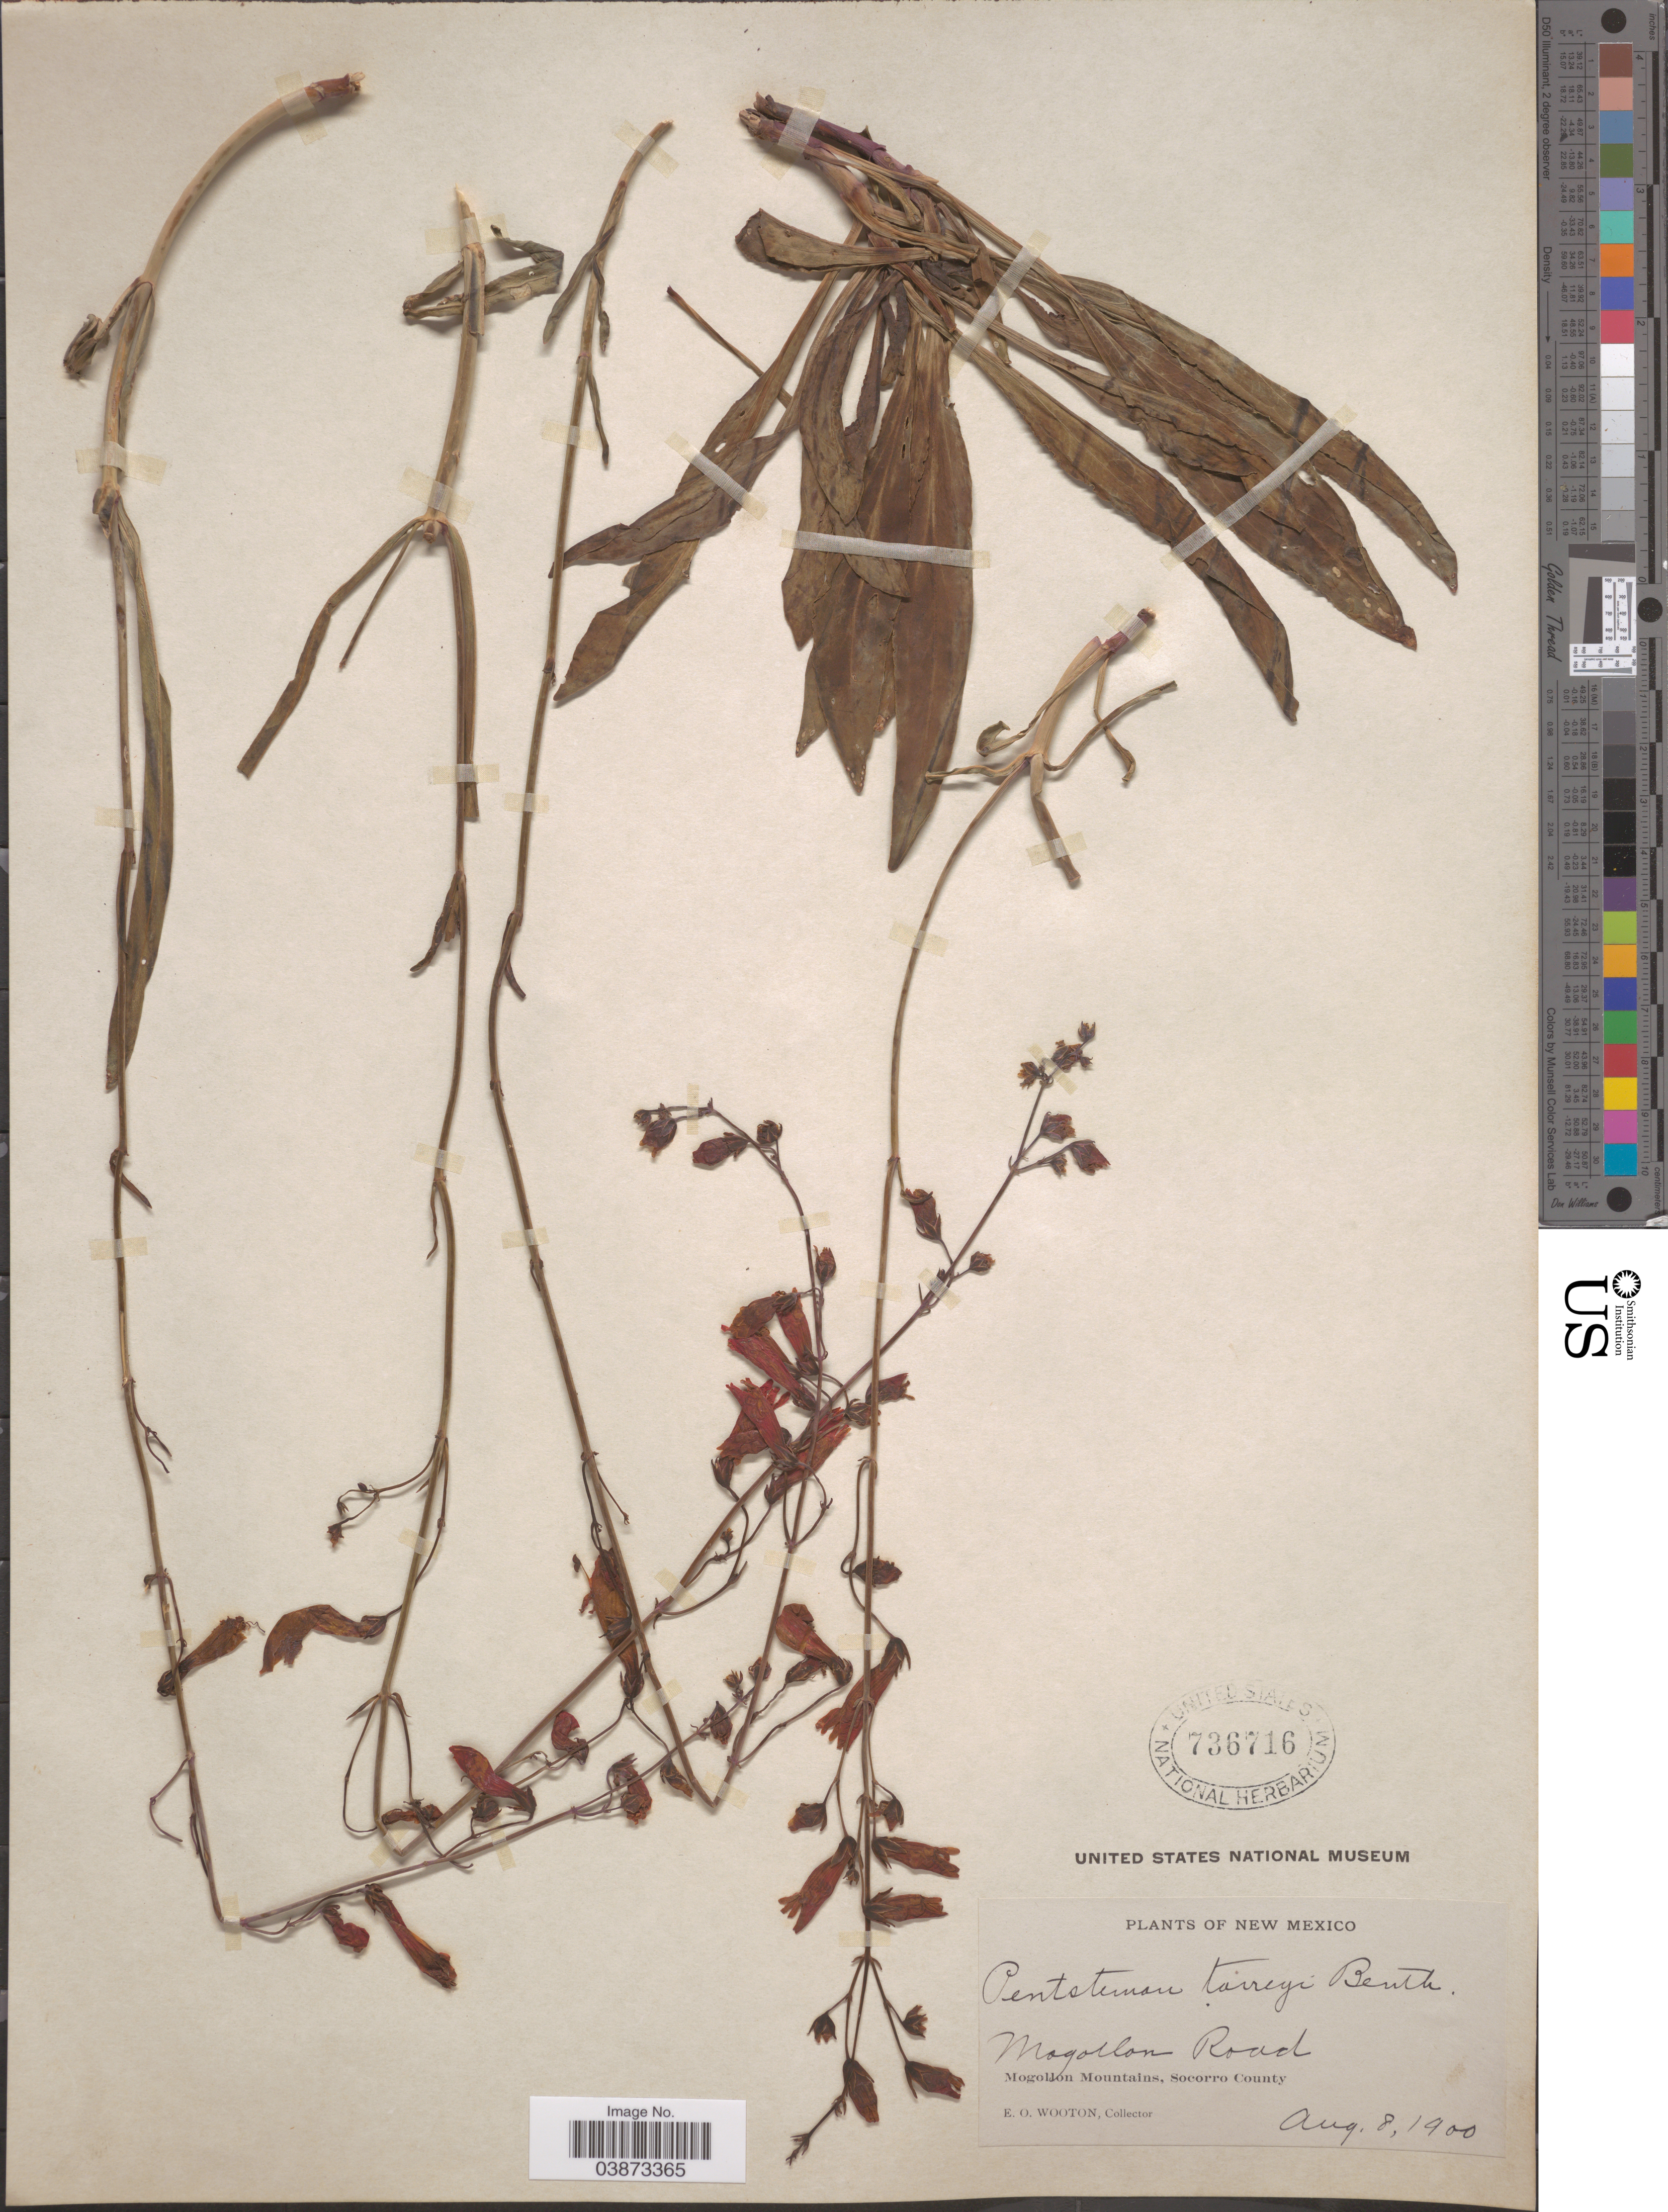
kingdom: Plantae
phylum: Tracheophyta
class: Magnoliopsida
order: Lamiales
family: Plantaginaceae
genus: Penstemon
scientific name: Penstemon barbatus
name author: (Cav.) Roth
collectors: E. O. Wooton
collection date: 1900-08-08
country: United States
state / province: New Mexico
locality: Mogollon Road. Mogollon Mountains, Socorro County.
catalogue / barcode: US 736716